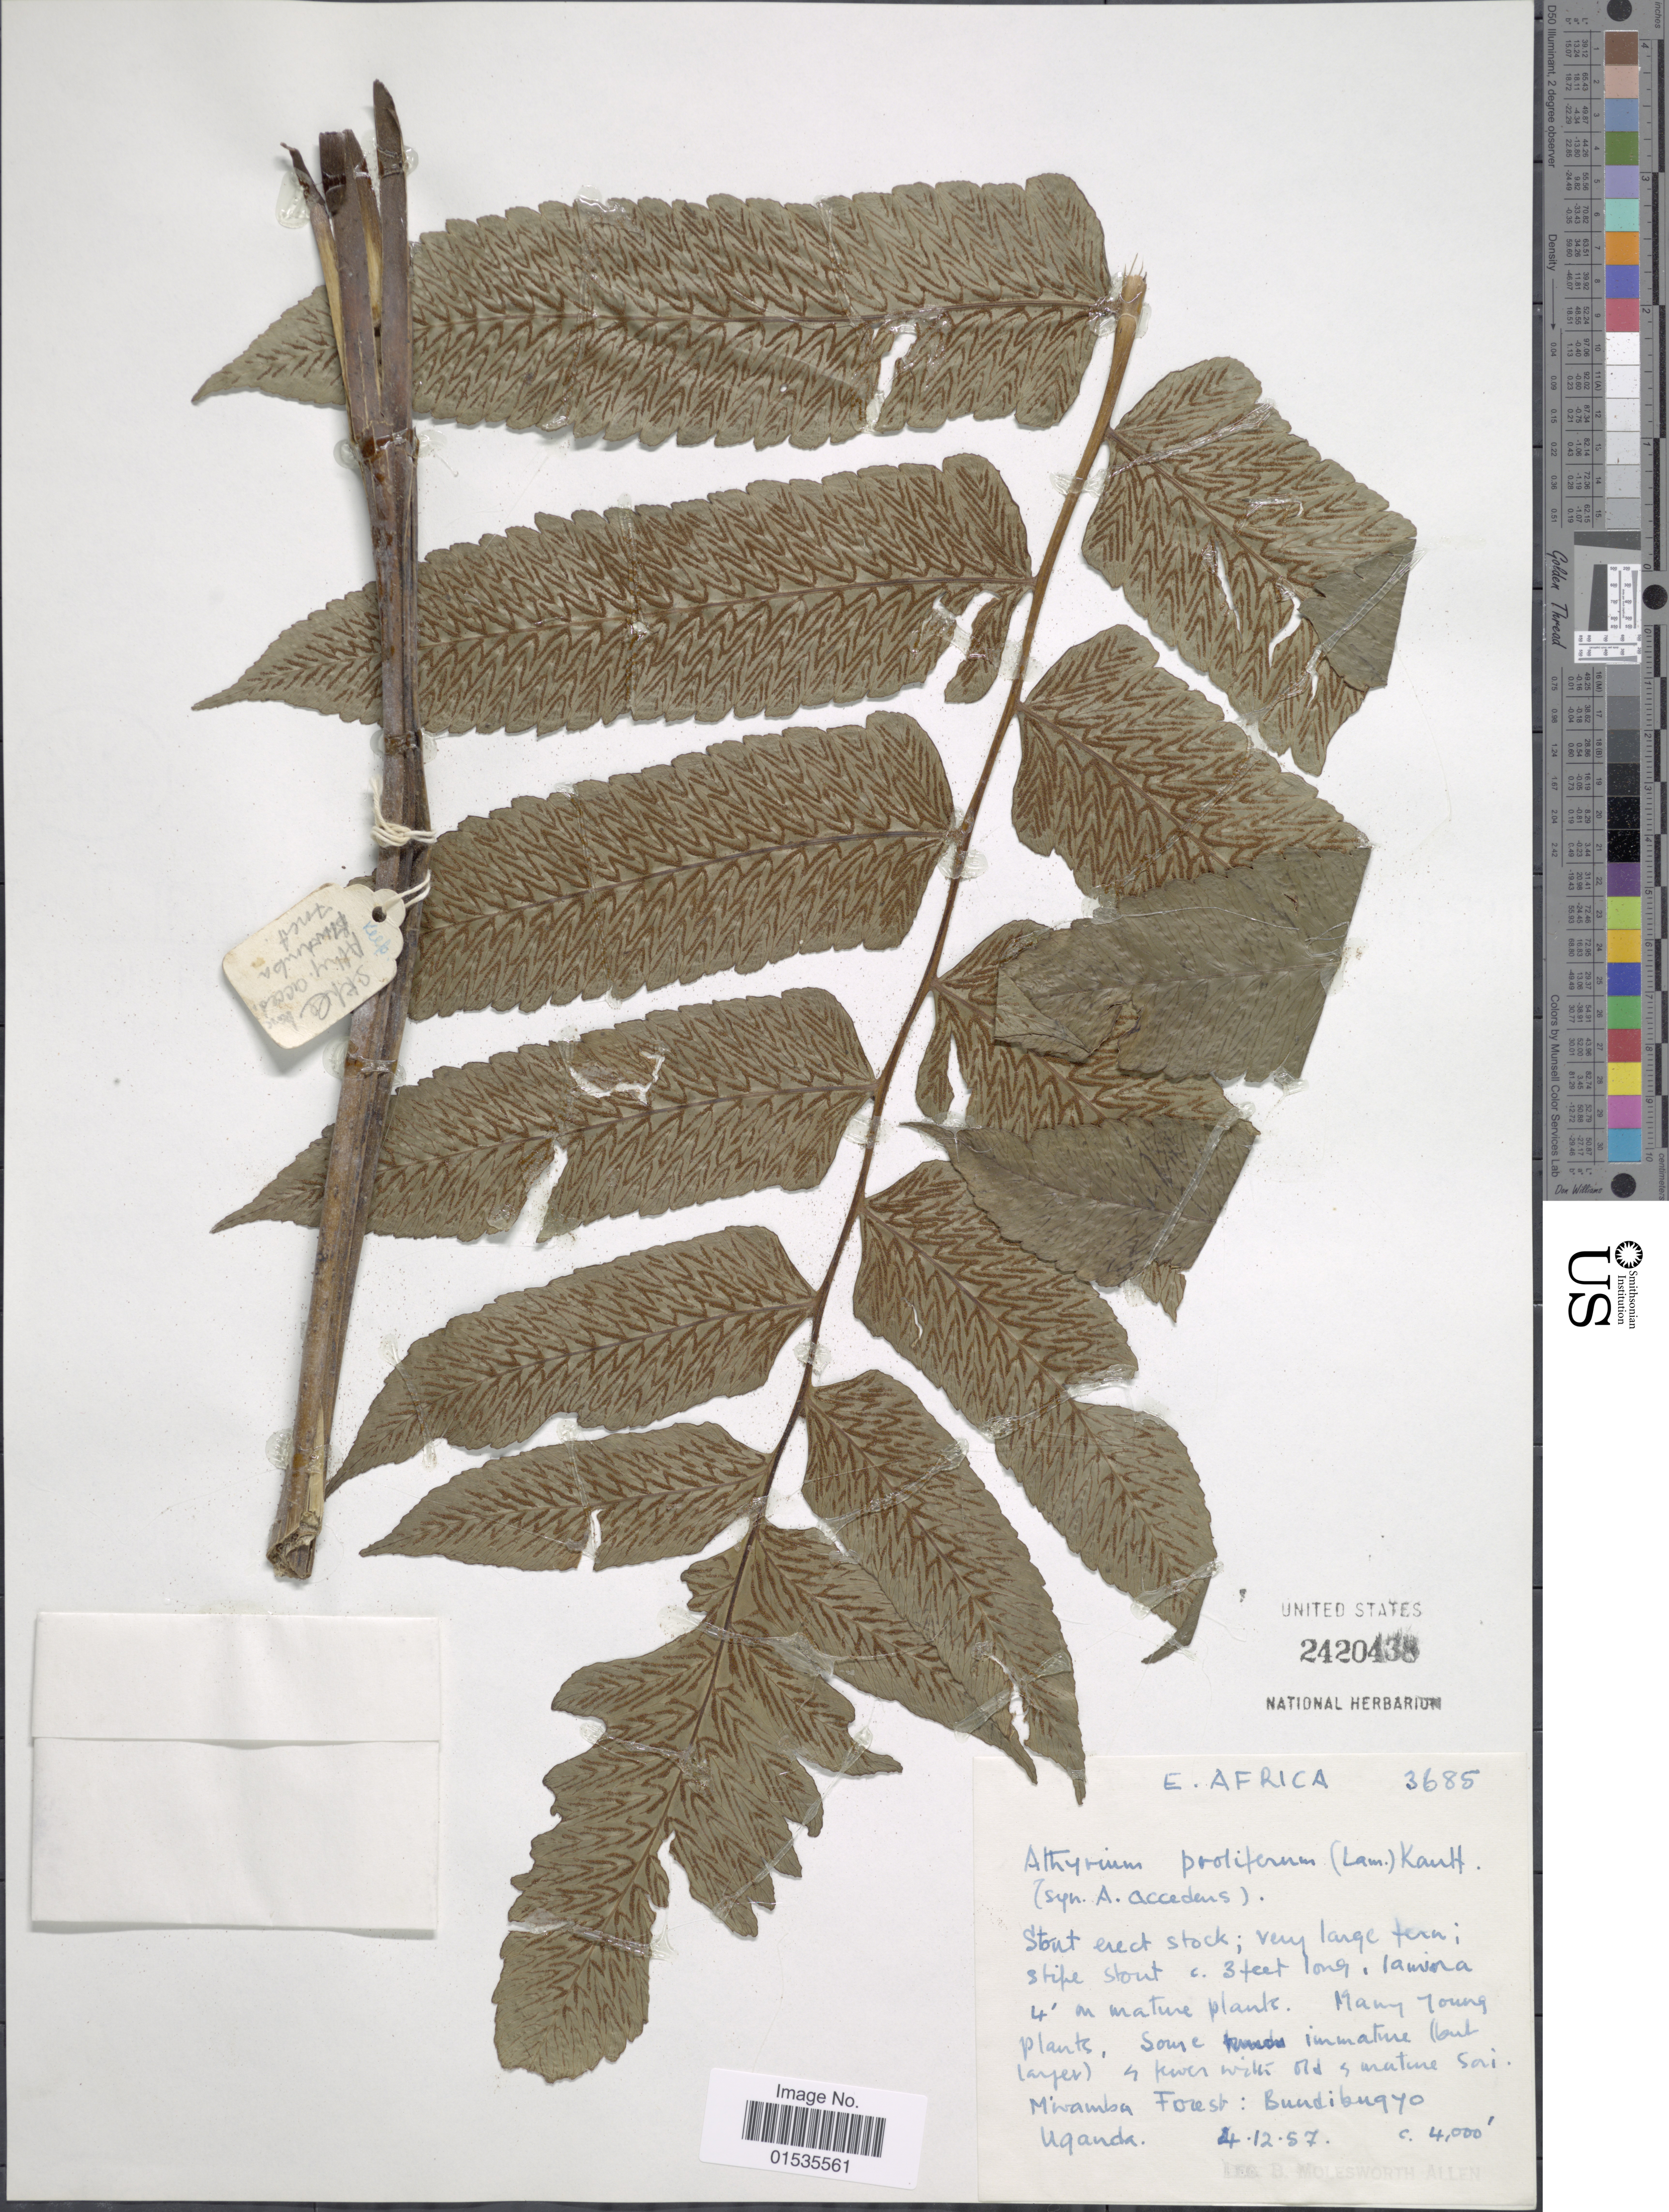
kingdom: Plantae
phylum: Tracheophyta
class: Polypodiopsida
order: Polypodiales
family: Athyriaceae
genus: Diplazium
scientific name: Diplazium proliferum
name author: (Lam.) Thouars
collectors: B. E. G. Molesworth-Allen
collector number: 3685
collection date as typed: Transcribed d/m/y: 4/12/57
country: Uganda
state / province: Western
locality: Mwamba Forest: Bundibugyo.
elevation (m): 1219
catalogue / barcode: US 2420438